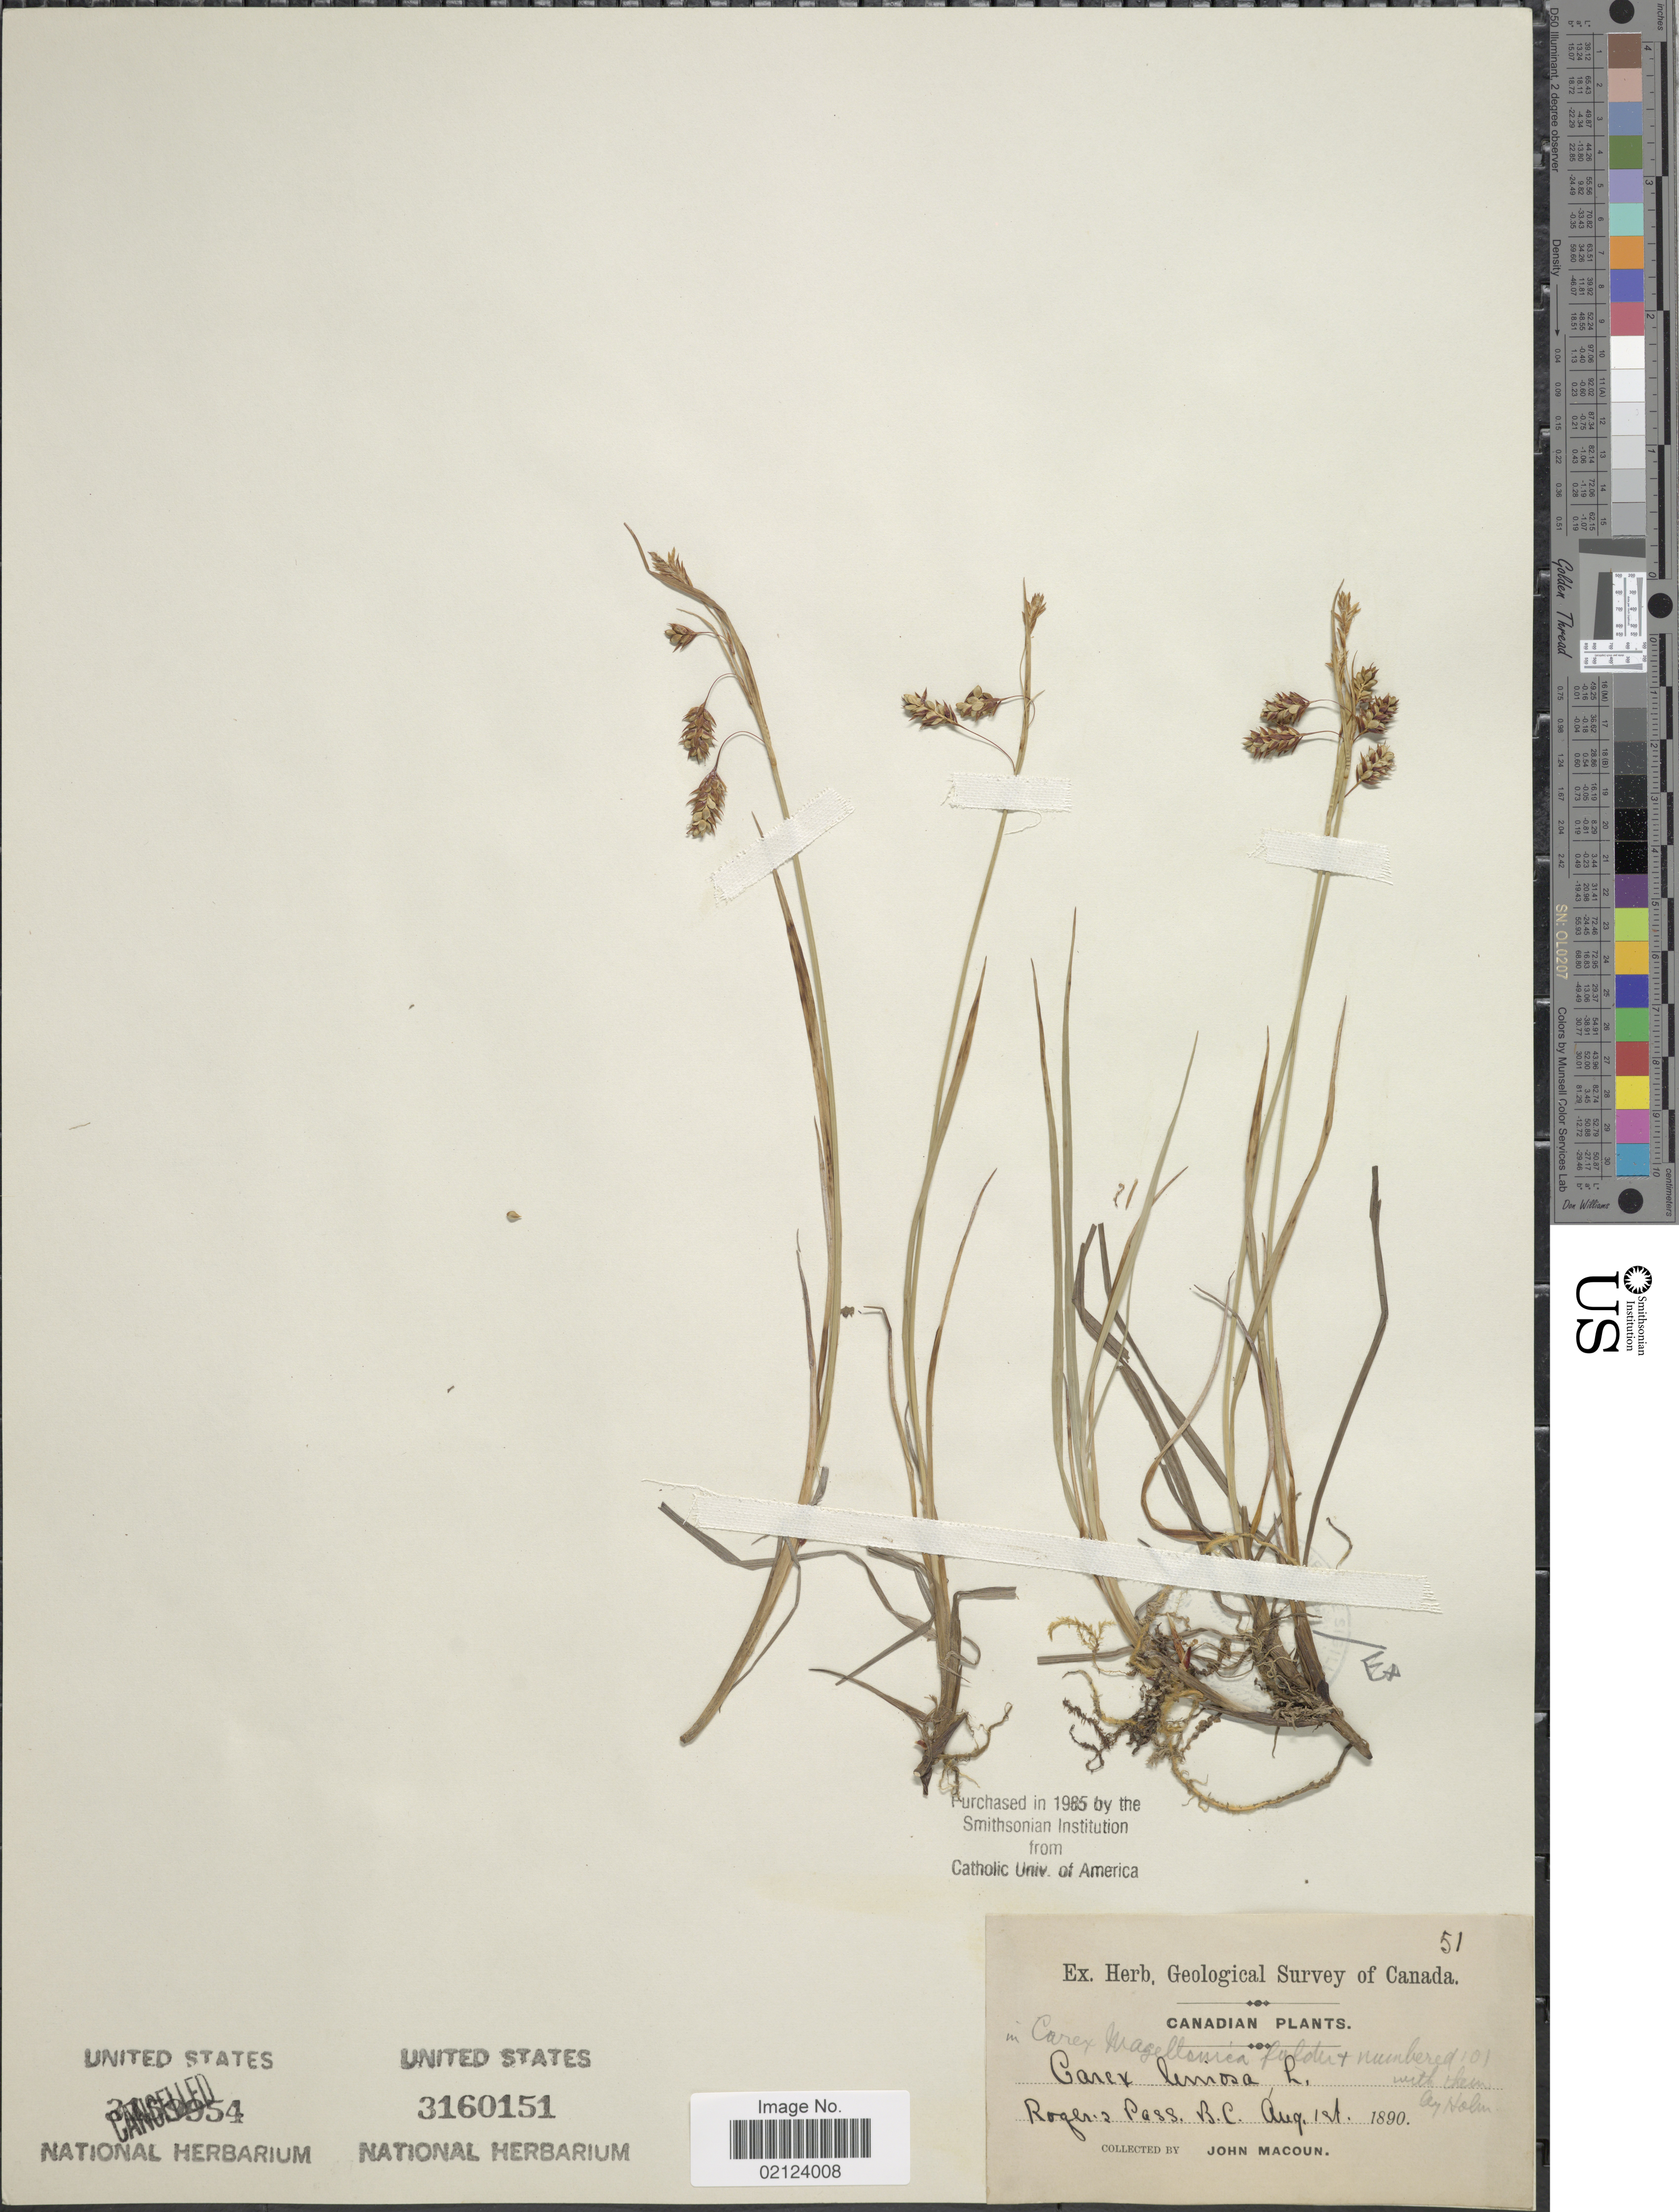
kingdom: Plantae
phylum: Tracheophyta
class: Liliopsida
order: Poales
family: Cyperaceae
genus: Carex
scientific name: Carex magellanica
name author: Lam.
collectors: J. Macoun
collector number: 51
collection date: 1890-08-01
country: Canada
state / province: British Columbia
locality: Rogh's Pass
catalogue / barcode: US 3160151